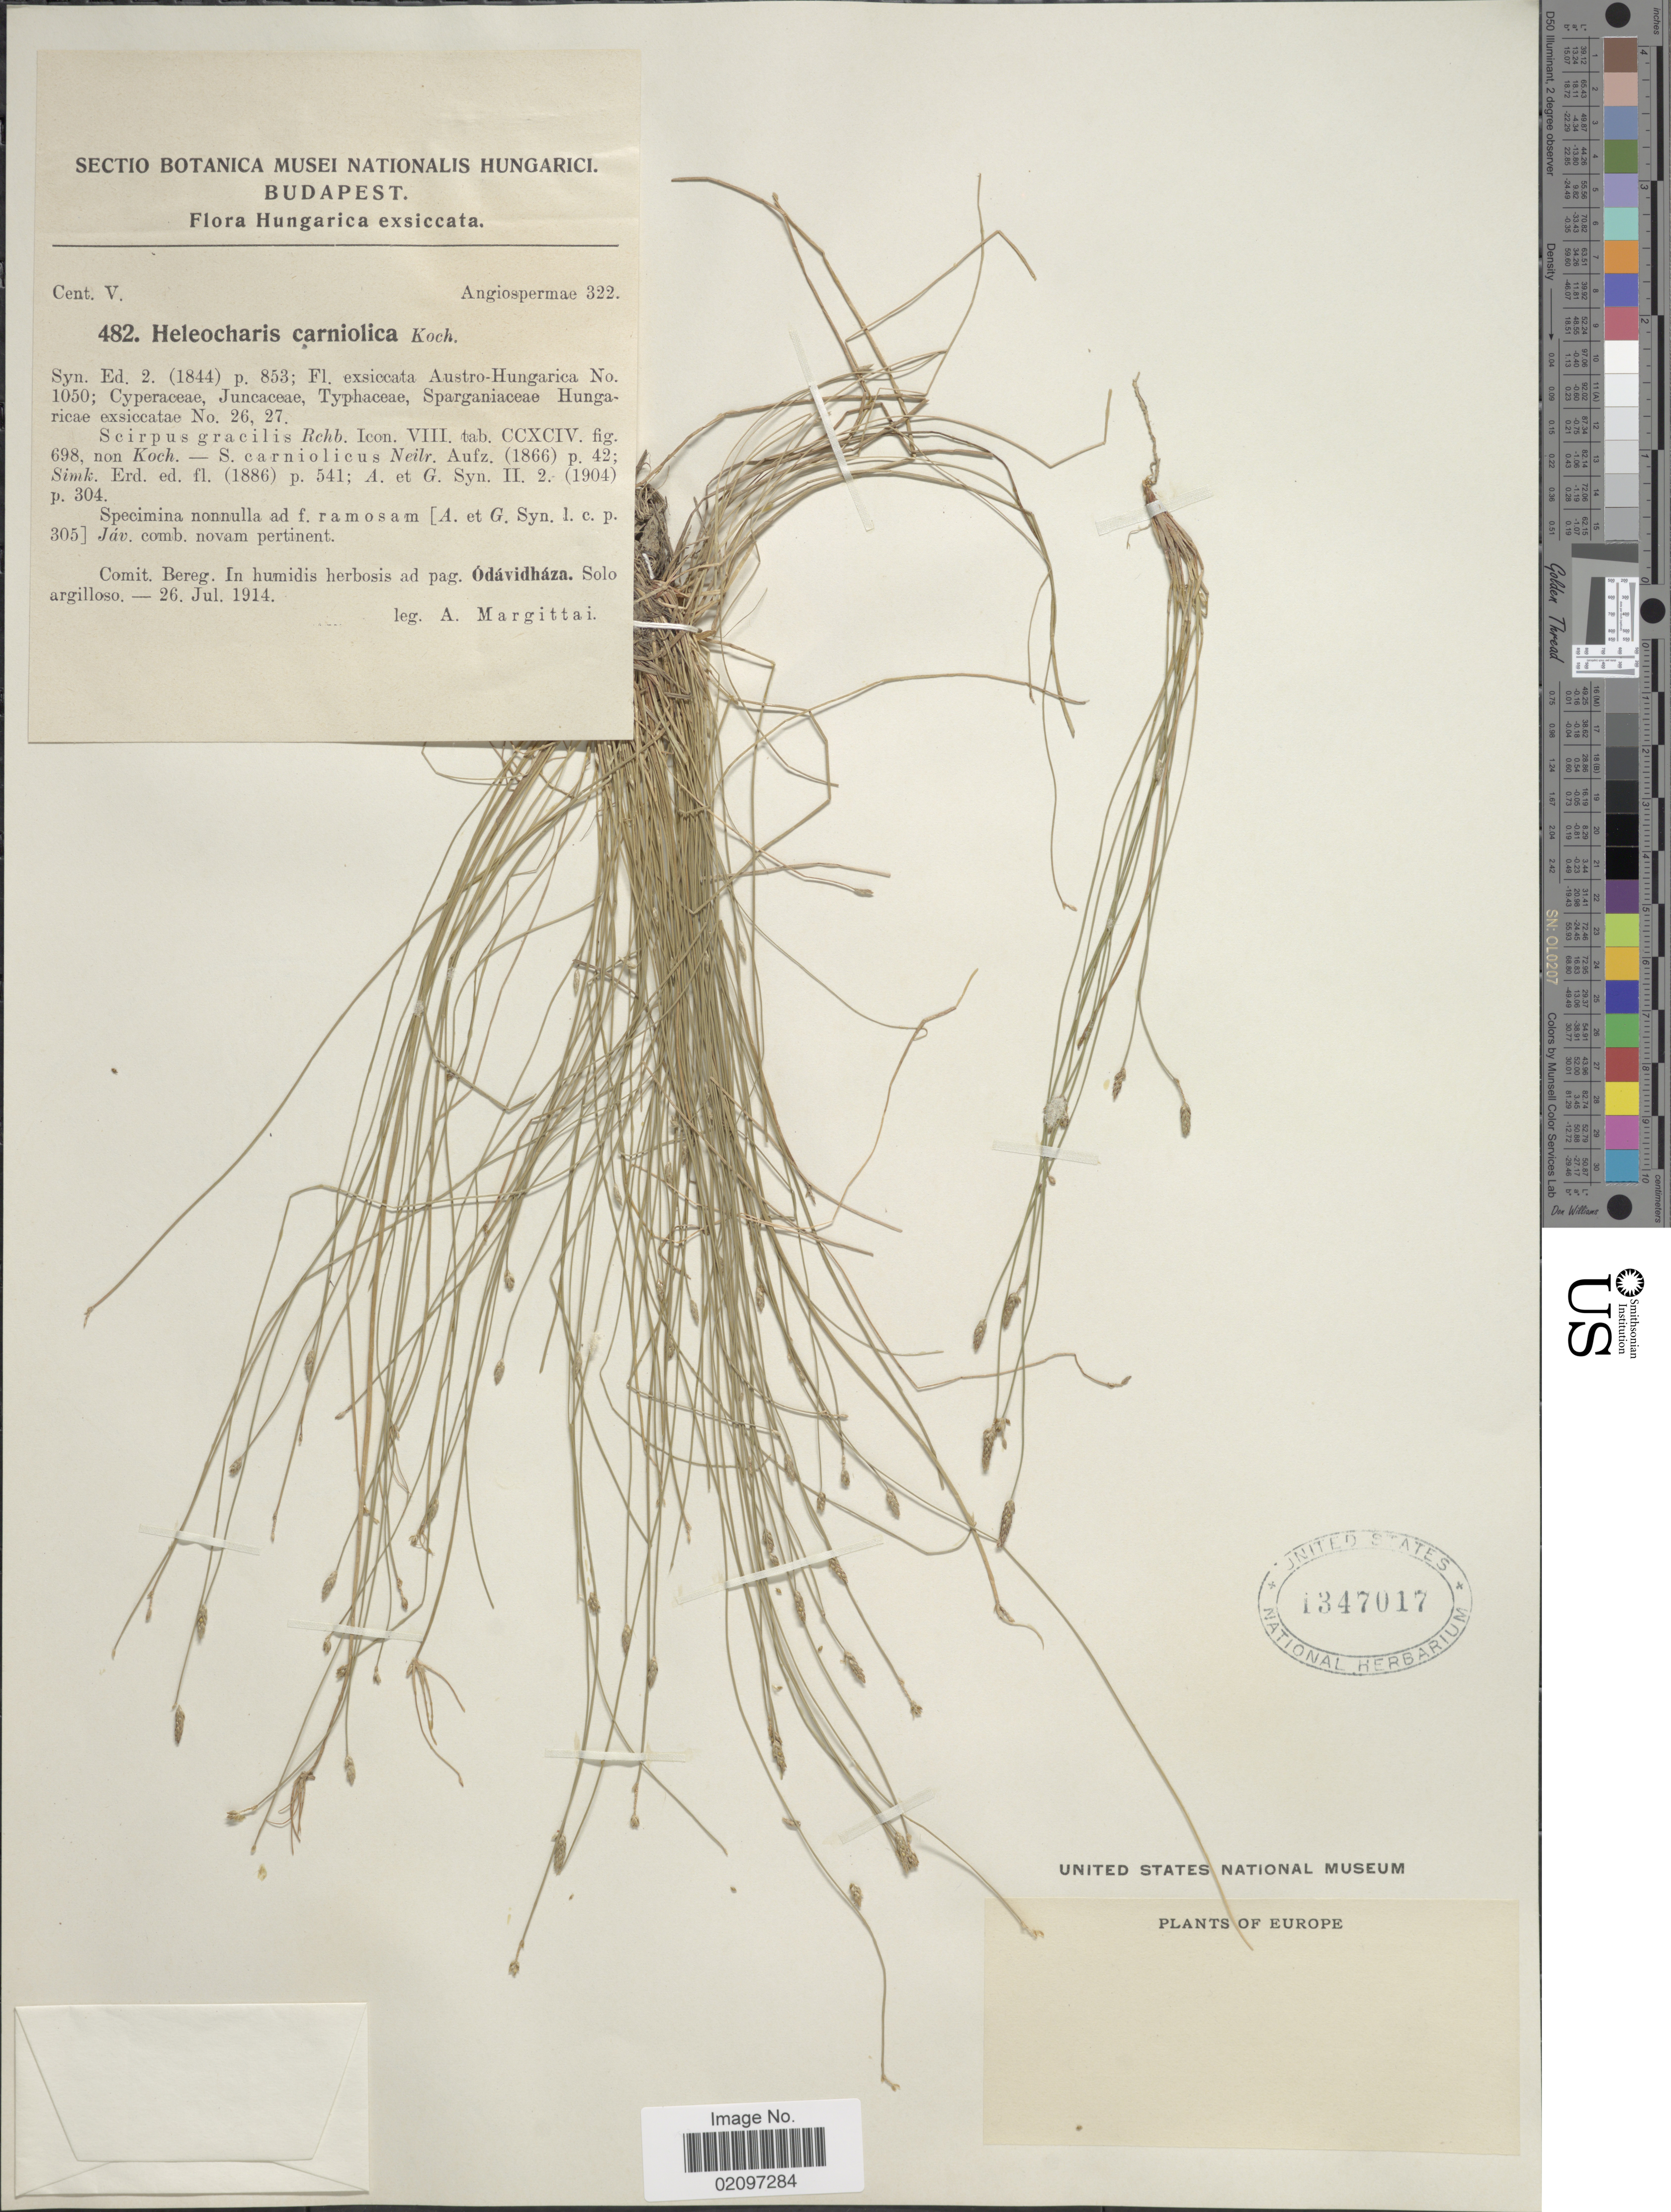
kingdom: Plantae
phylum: Tracheophyta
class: Liliopsida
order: Poales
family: Cyperaceae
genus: Eleocharis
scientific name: Eleocharis carniolica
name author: W.D.J. Koch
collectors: A. Margittai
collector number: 482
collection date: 1914-07-26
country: Hungary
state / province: Szabolcs-Szatmár-Bereg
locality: Hungarica. Comit. Bereg. In humidis herbosis ad pag. Odavidhaza. Solo argilloso.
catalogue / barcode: US 1347017